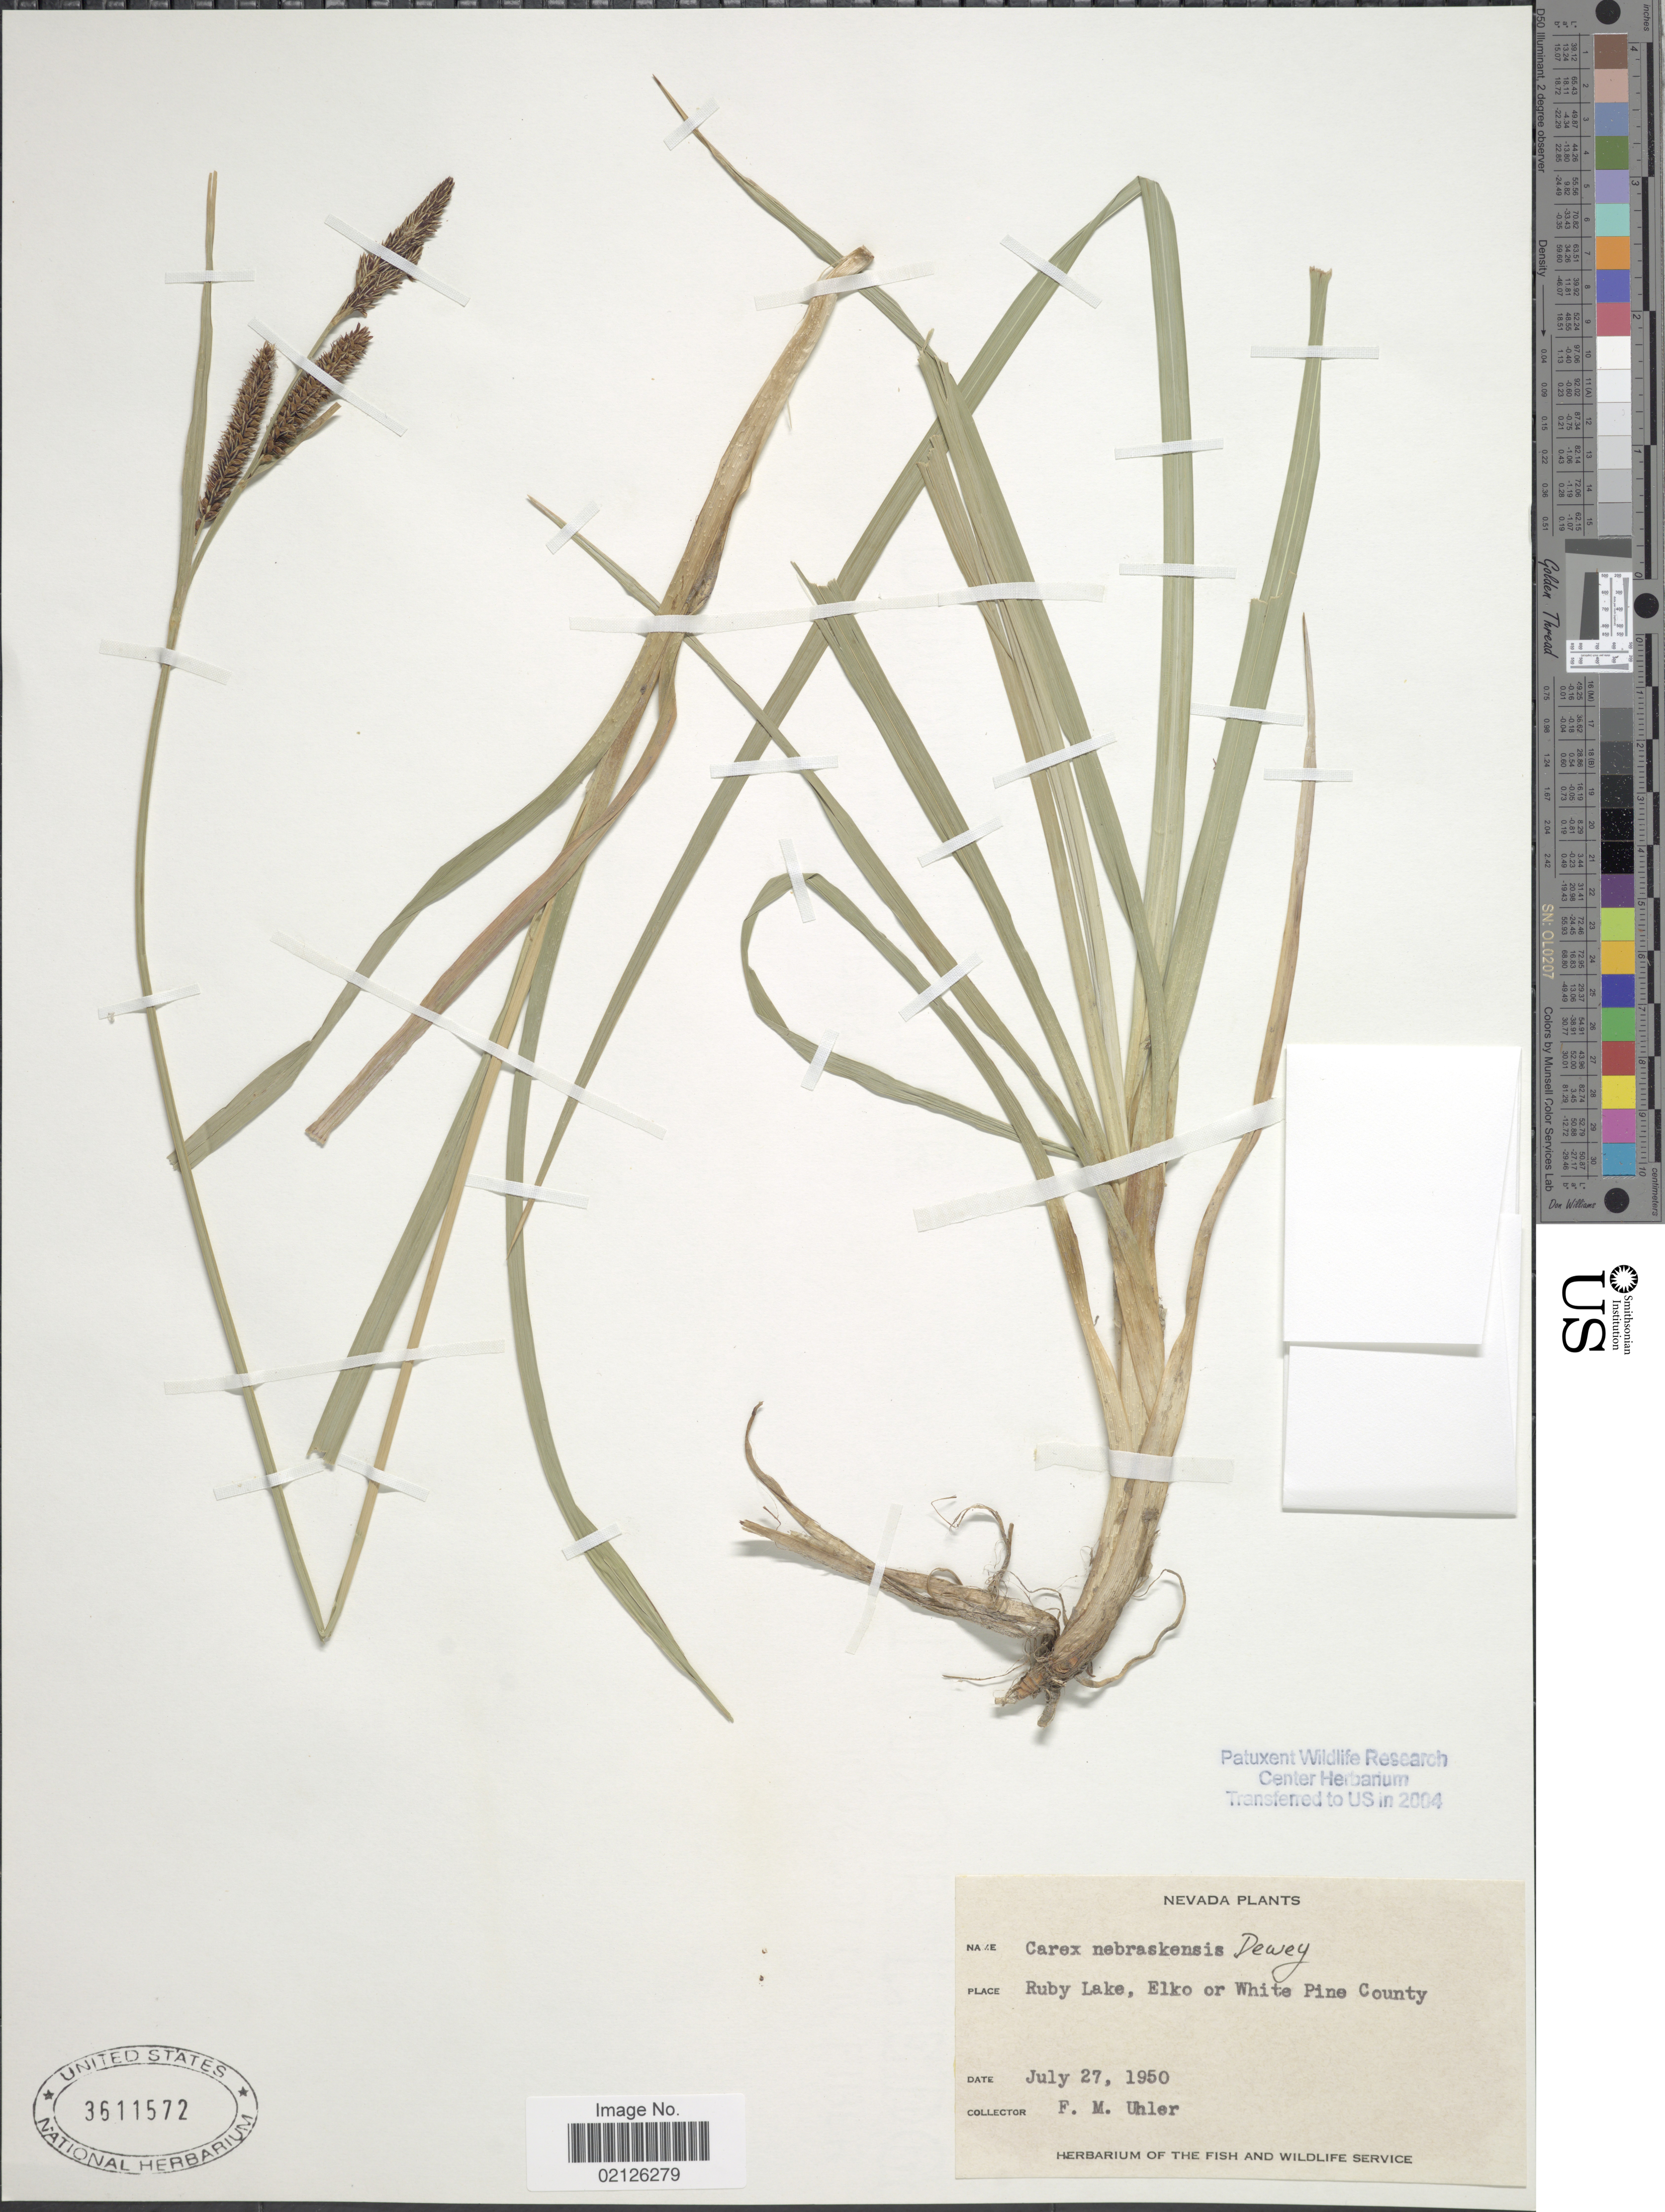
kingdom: Plantae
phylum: Tracheophyta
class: Liliopsida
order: Poales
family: Cyperaceae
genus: Carex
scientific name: Carex nebrascensis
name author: Dewey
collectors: F. M. Uhler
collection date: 1950-07-27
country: United States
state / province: Nevada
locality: Ruby Lake, Elko or White Pine County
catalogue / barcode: US 3611572